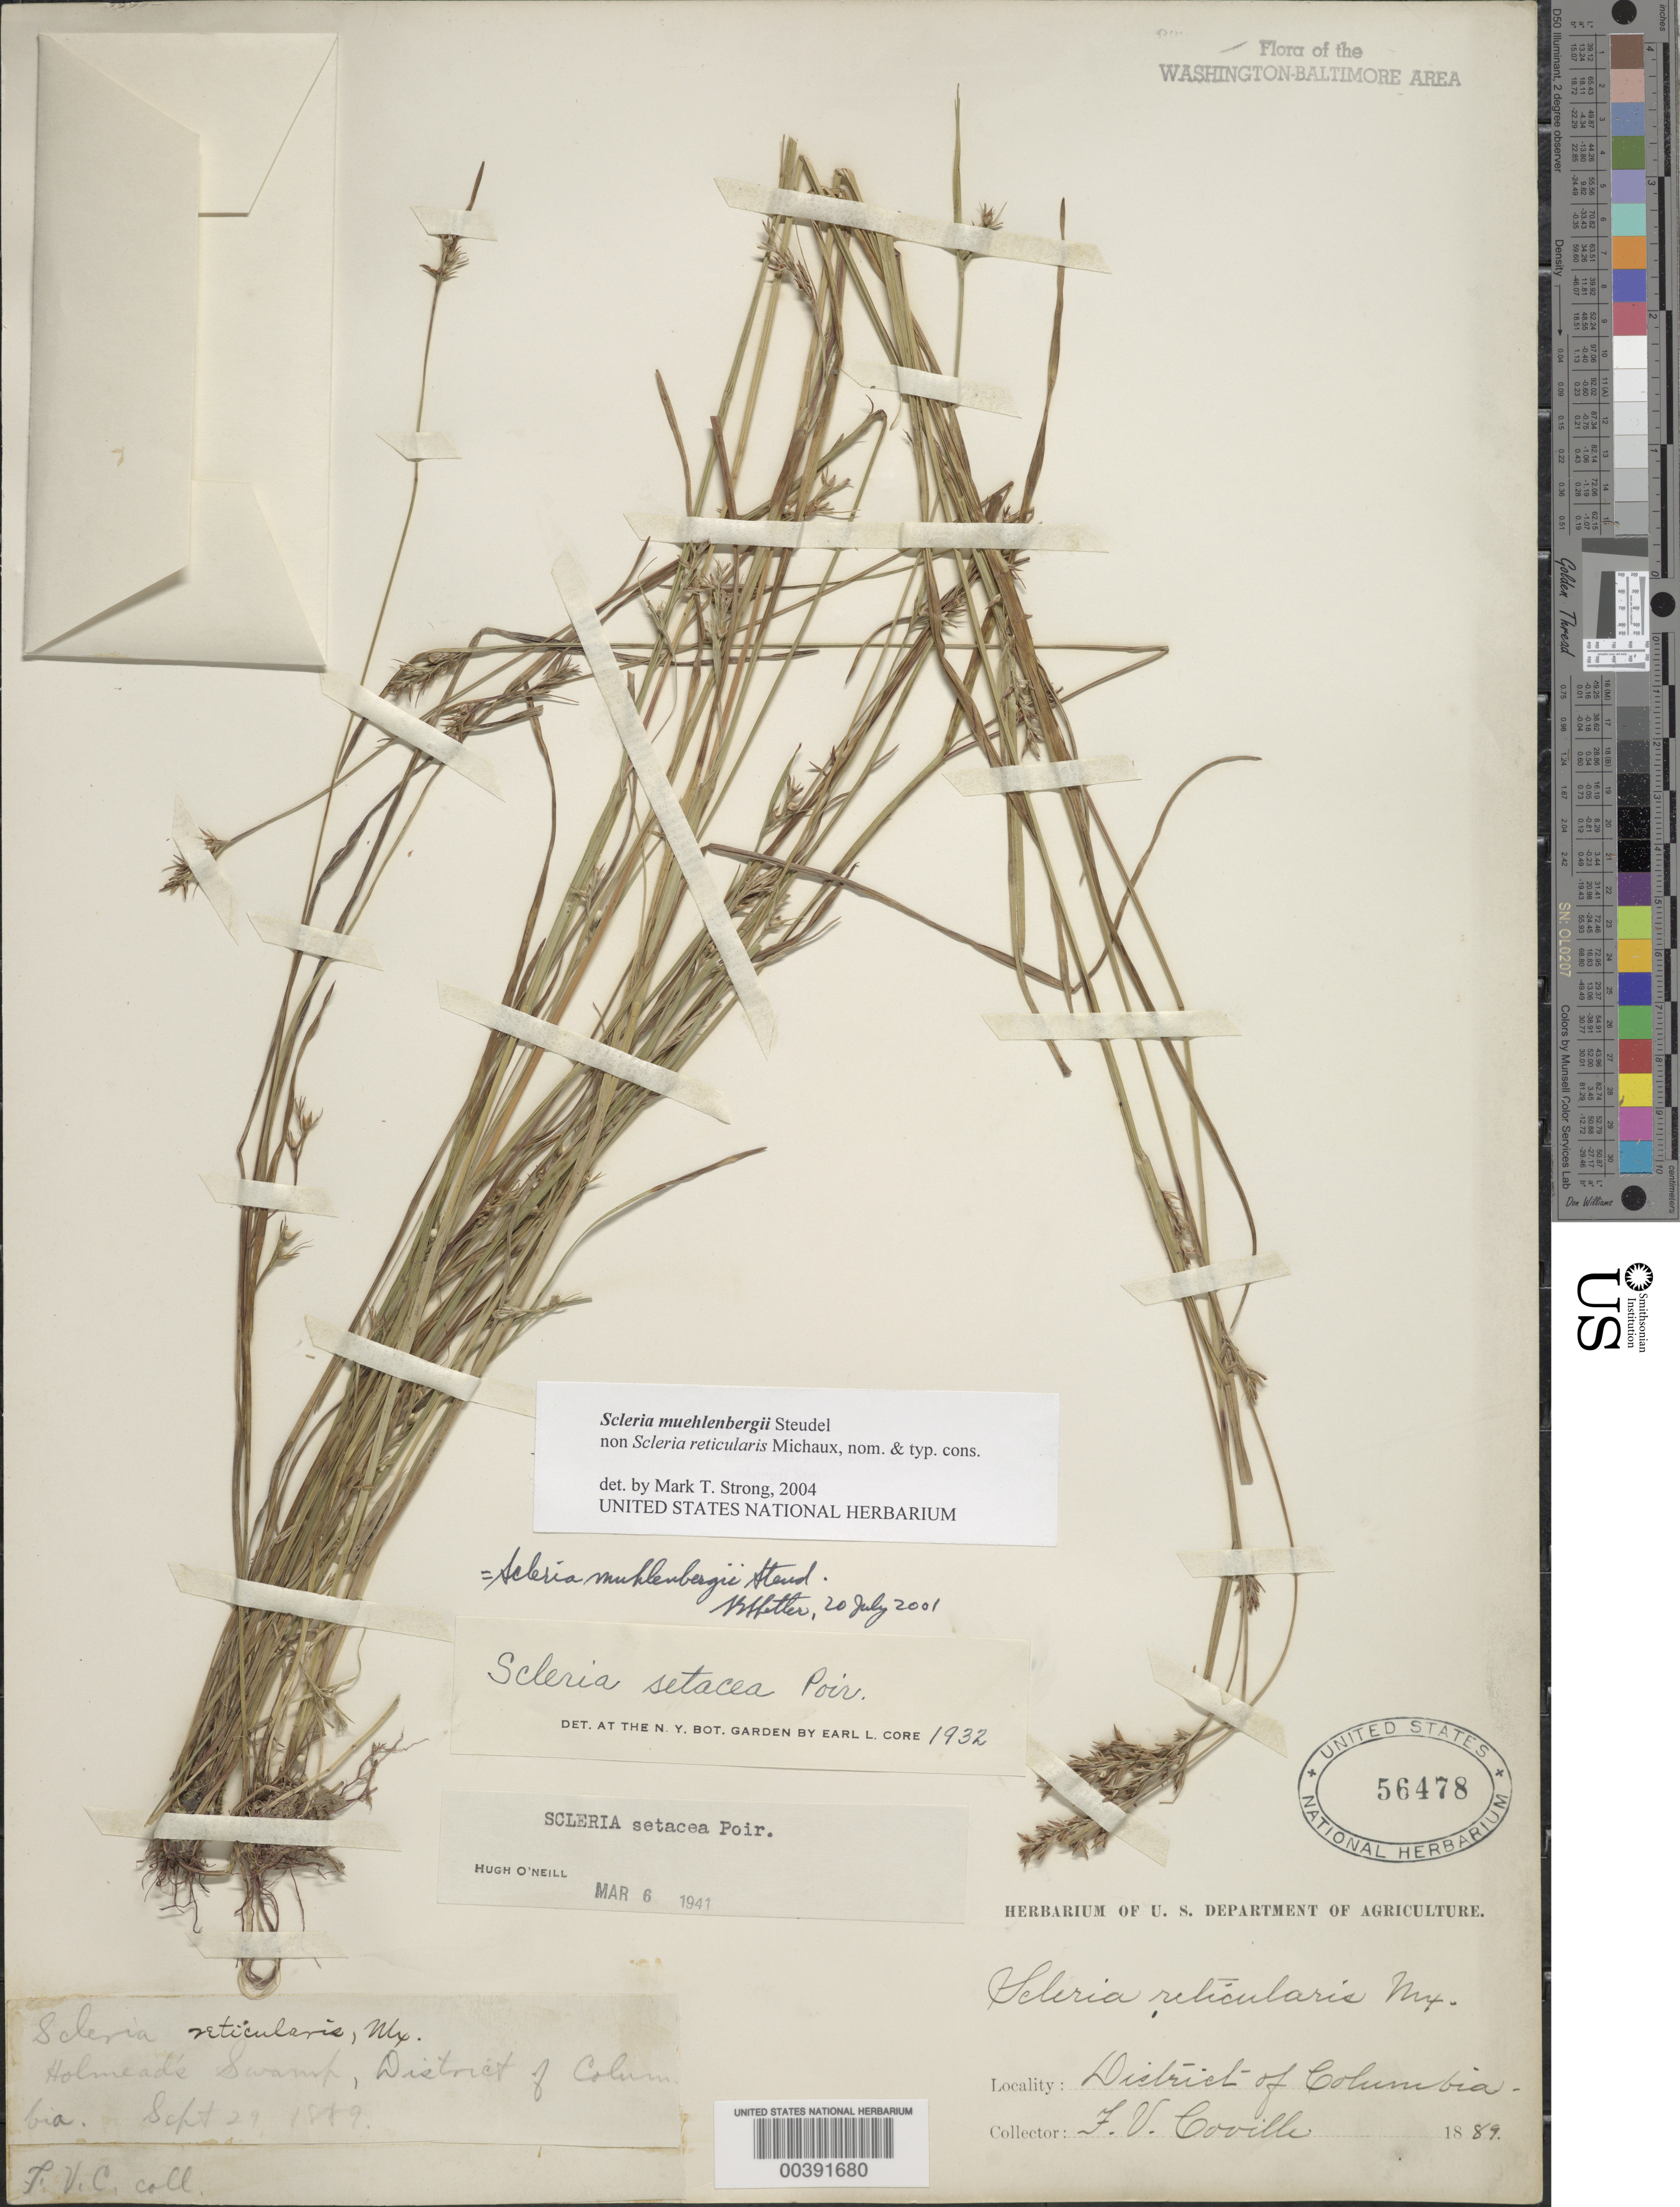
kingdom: Plantae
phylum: Tracheophyta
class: Liliopsida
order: Poales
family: Cyperaceae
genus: Scleria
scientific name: Scleria muehlenbergii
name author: Steud.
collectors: F. V. Coville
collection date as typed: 29 Sep 1889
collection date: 1889-09-29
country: United States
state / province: District of Columbia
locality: Holmead's Swamp Rock Creek Park & vicinity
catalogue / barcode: US 56478